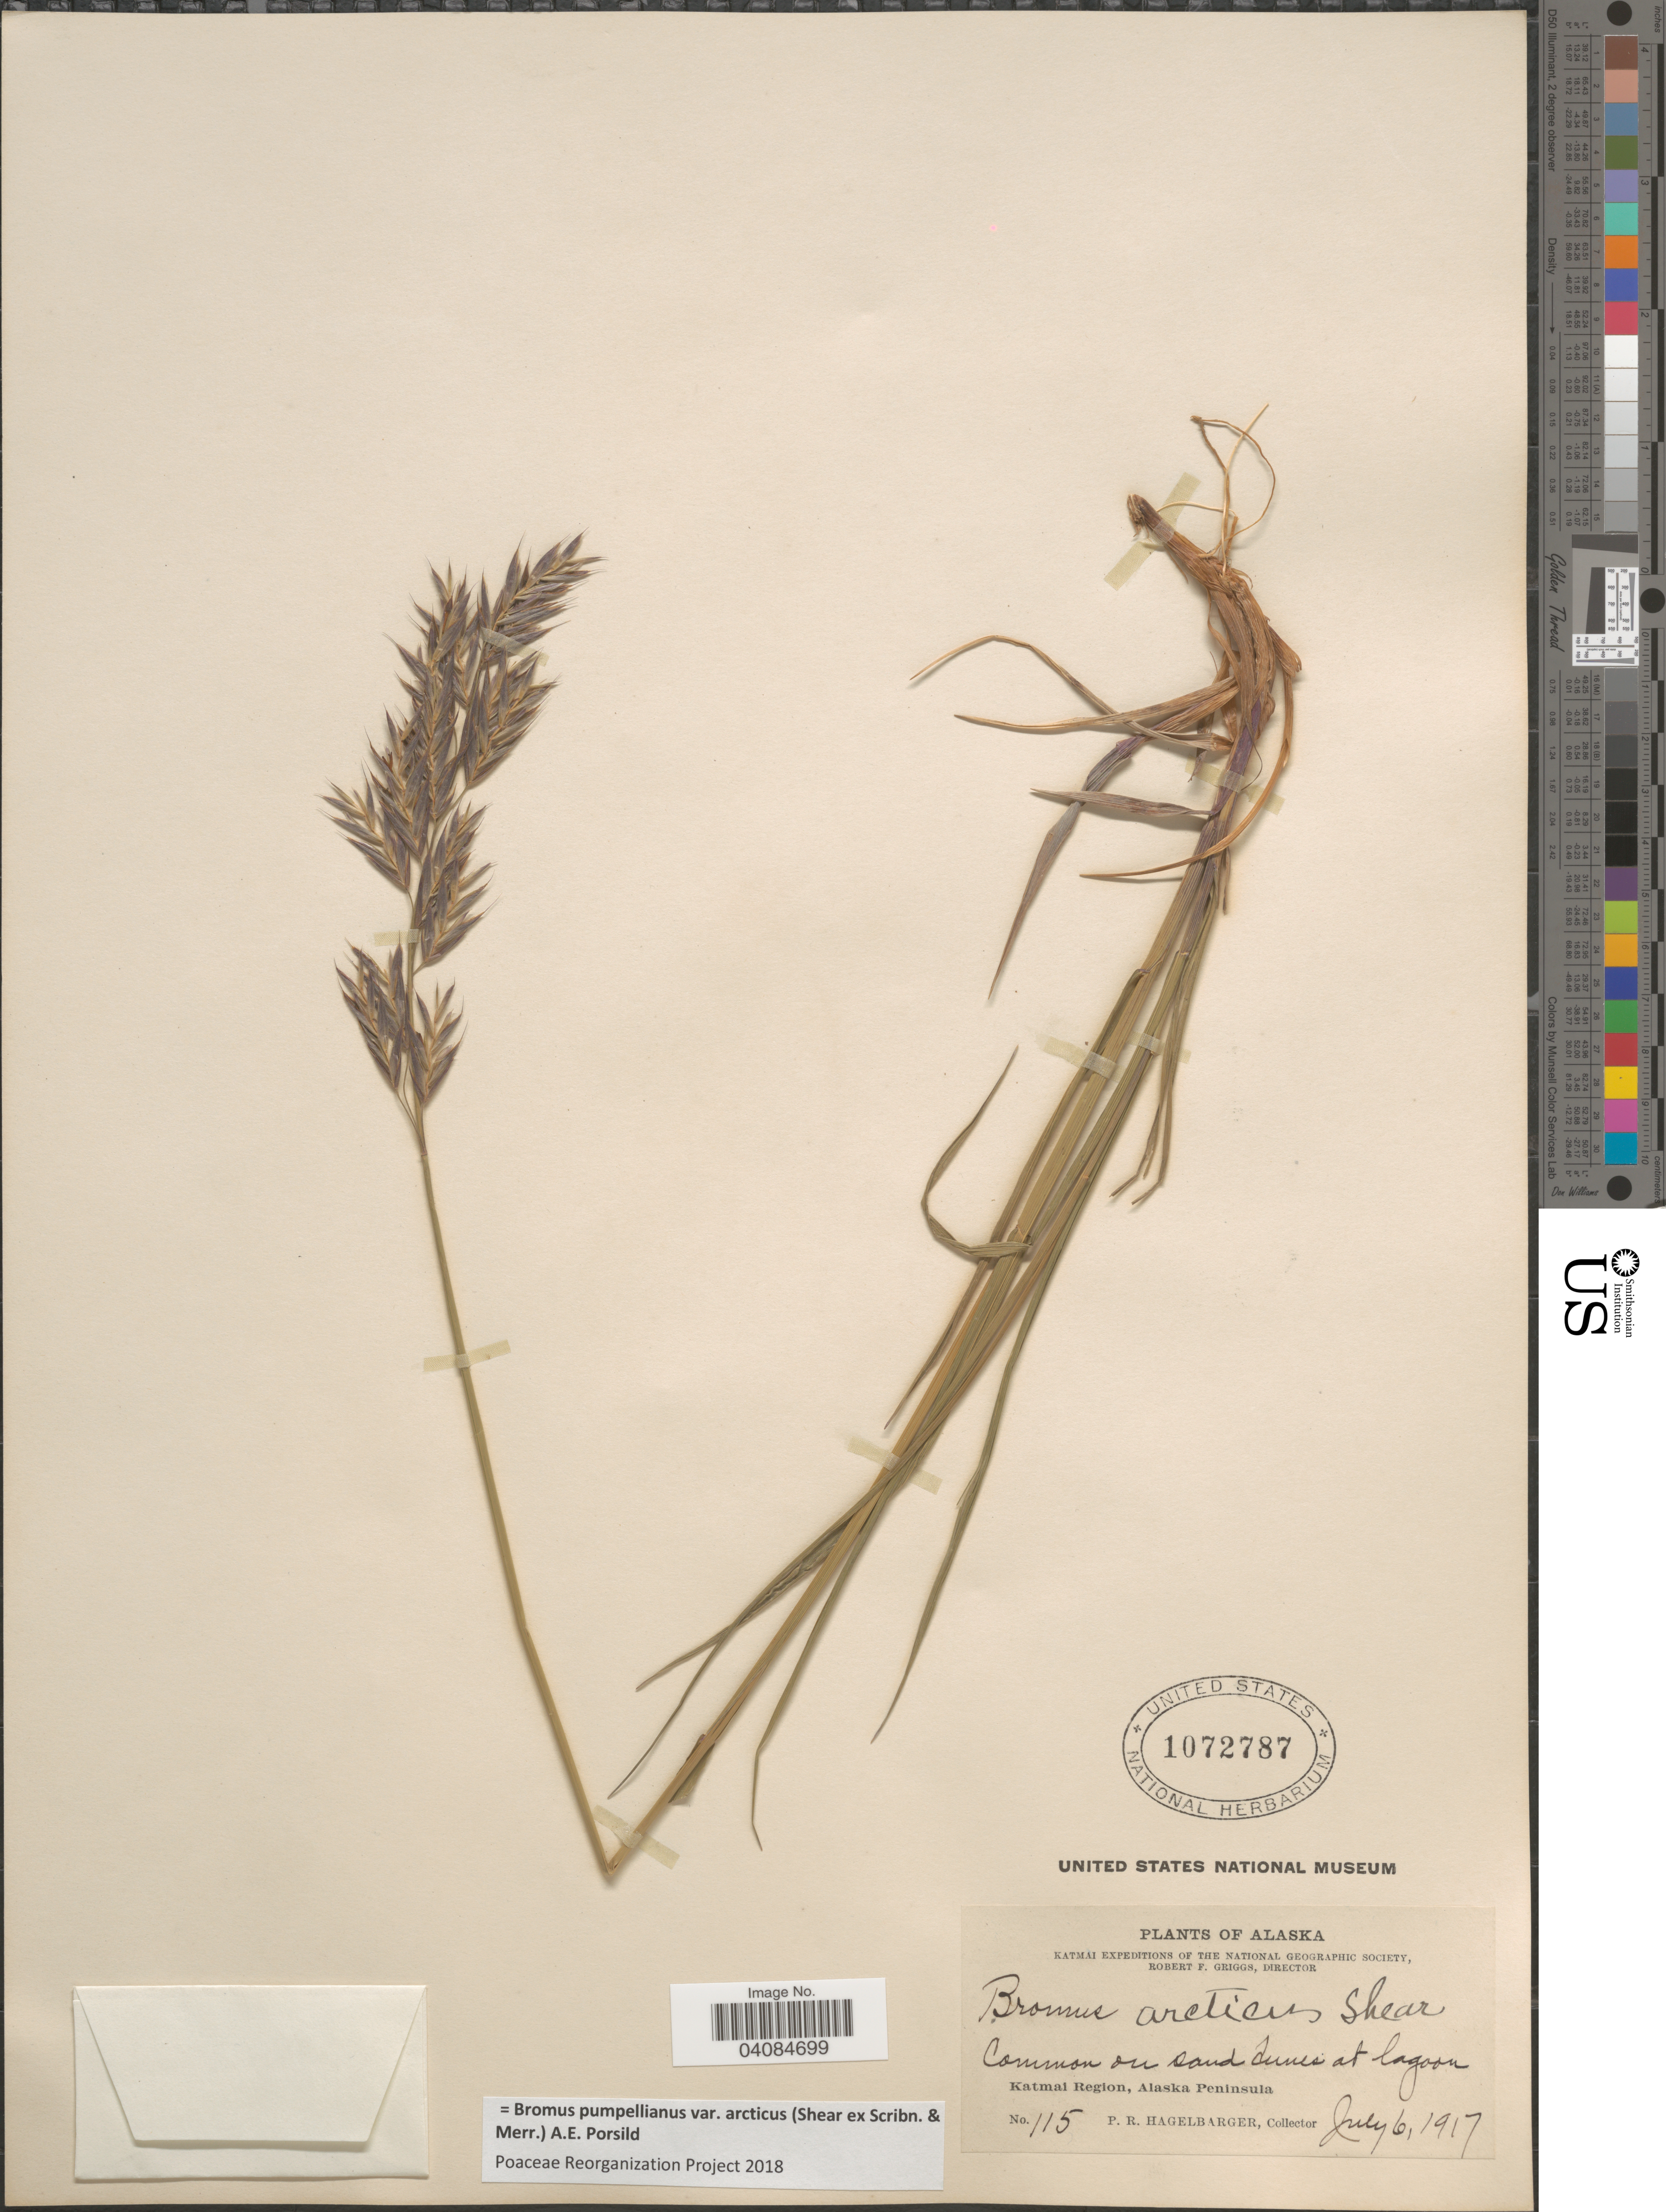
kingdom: Plantae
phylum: Tracheophyta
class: Liliopsida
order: Poales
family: Poaceae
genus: Bromus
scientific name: Bromus pumpellianus var. arcticus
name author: (Shear ex Scribn. & Merr.) A.E. Porsild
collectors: P. Hagelbarger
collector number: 115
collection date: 1917-07-06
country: United States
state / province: Alaska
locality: Katmai Expeditions of the National Geographic Society. On sand dunes at lagoon. Katmai Region, Alaska Peninsula.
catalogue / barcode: US 1072787